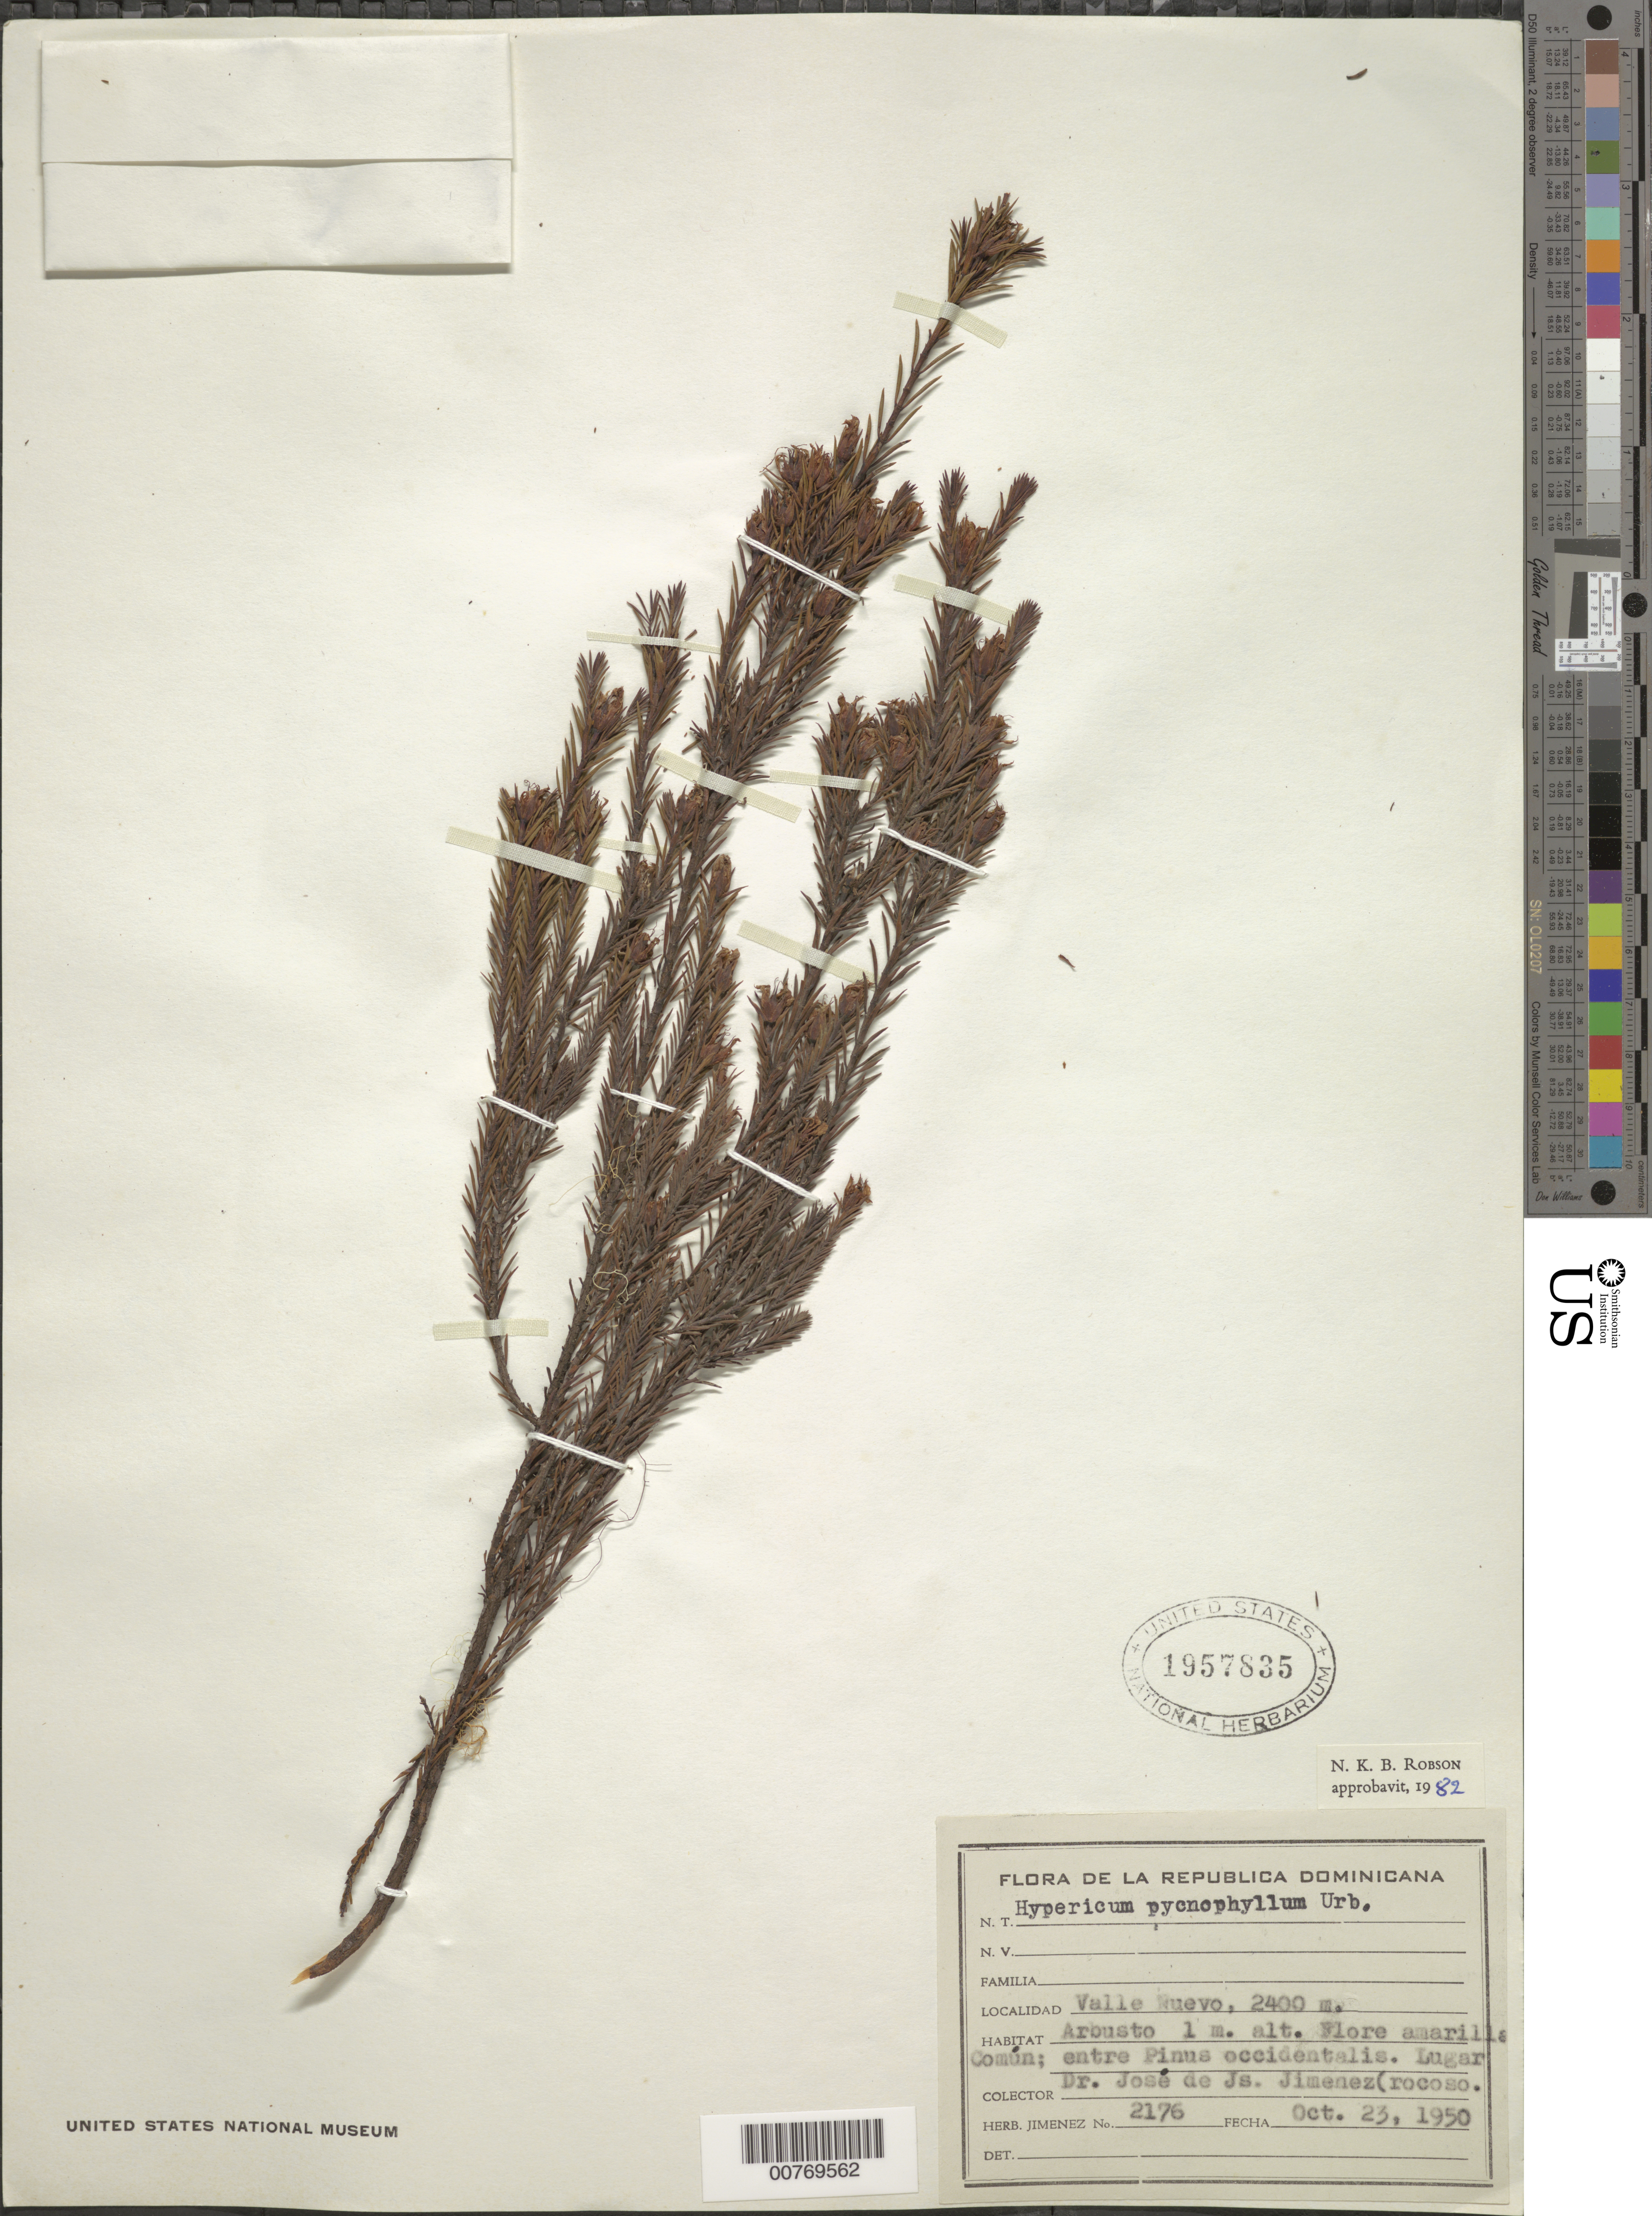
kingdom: Plantae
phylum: Tracheophyta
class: Magnoliopsida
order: Malpighiales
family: Hypericaceae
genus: Hypericum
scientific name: Hypericum pycnophyllum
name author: Urb.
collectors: J. J. Jiménez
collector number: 2176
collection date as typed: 23 Oct 1950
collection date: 1950-10-23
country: Dominican Republic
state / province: La Vega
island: Hispaniola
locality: Valle Nuevo.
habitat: Rocky place, among Pinus occidentalis.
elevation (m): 2400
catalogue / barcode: US 1957835